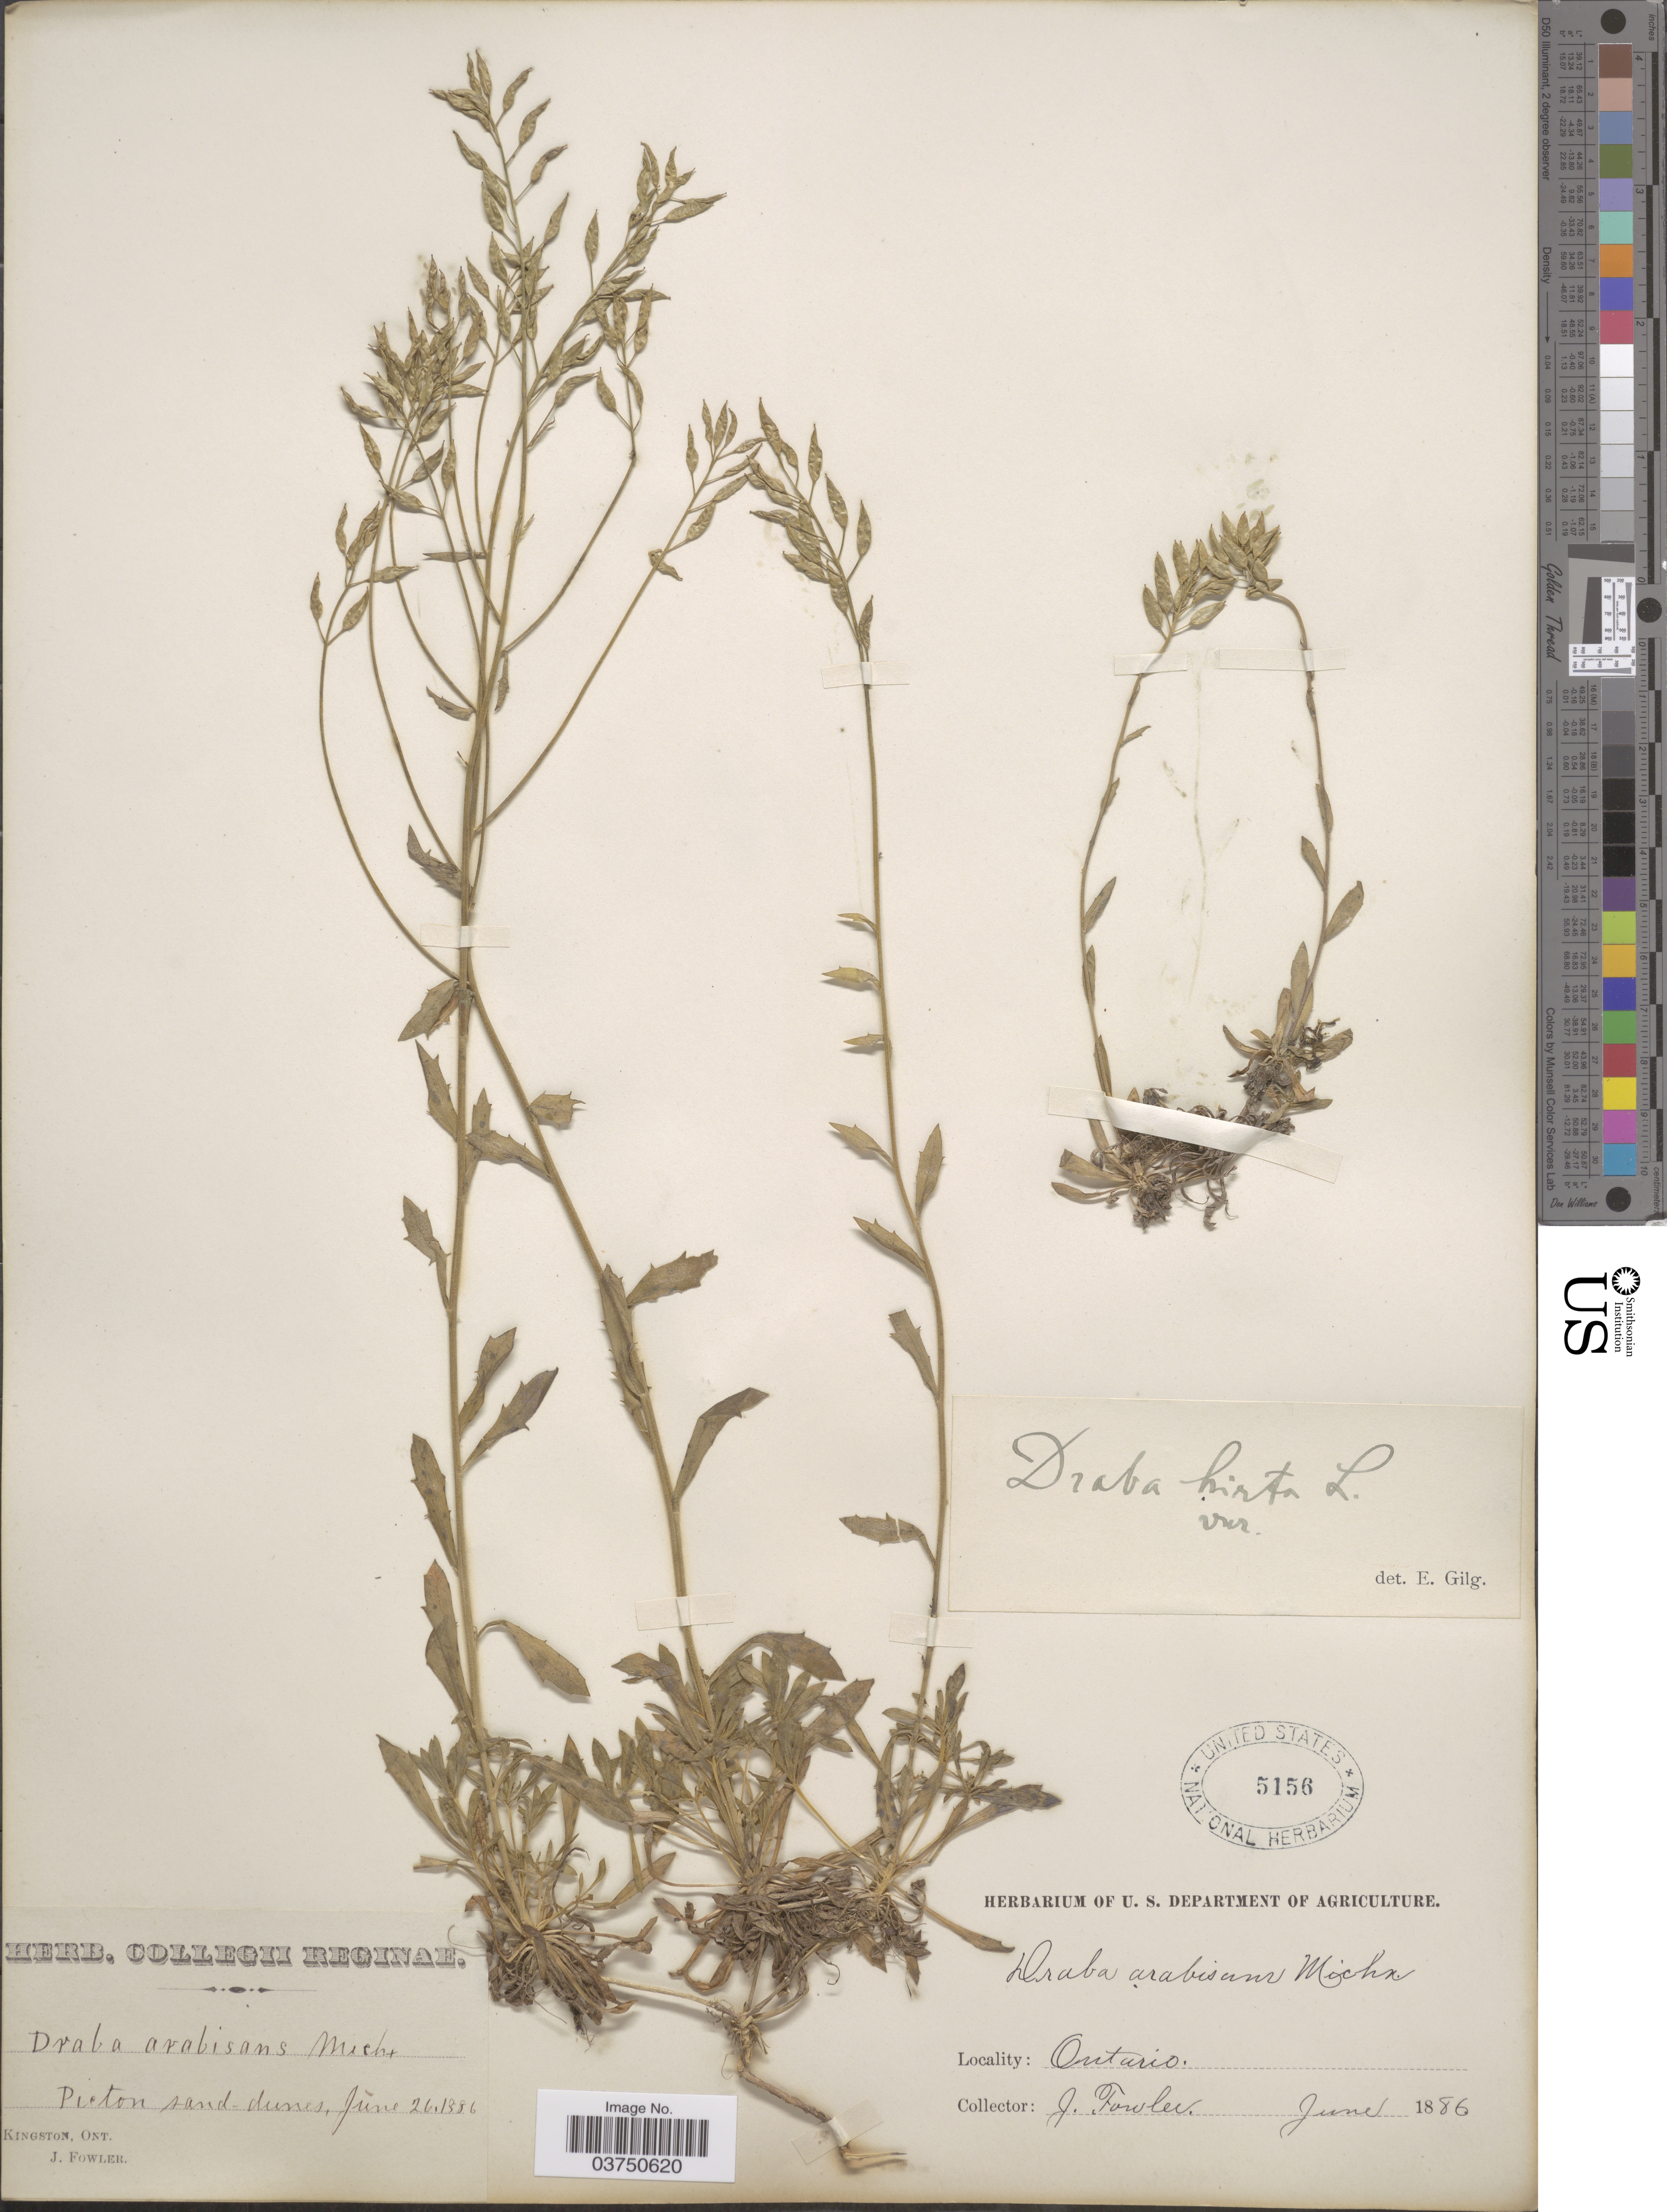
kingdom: Plantae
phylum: Tracheophyta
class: Magnoliopsida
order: Brassicales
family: Brassicaceae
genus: Draba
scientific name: Draba arabisans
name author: Michx.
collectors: J. Fowler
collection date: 1886-06-26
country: Canada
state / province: Ontario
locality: Picton.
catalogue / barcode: US 5156